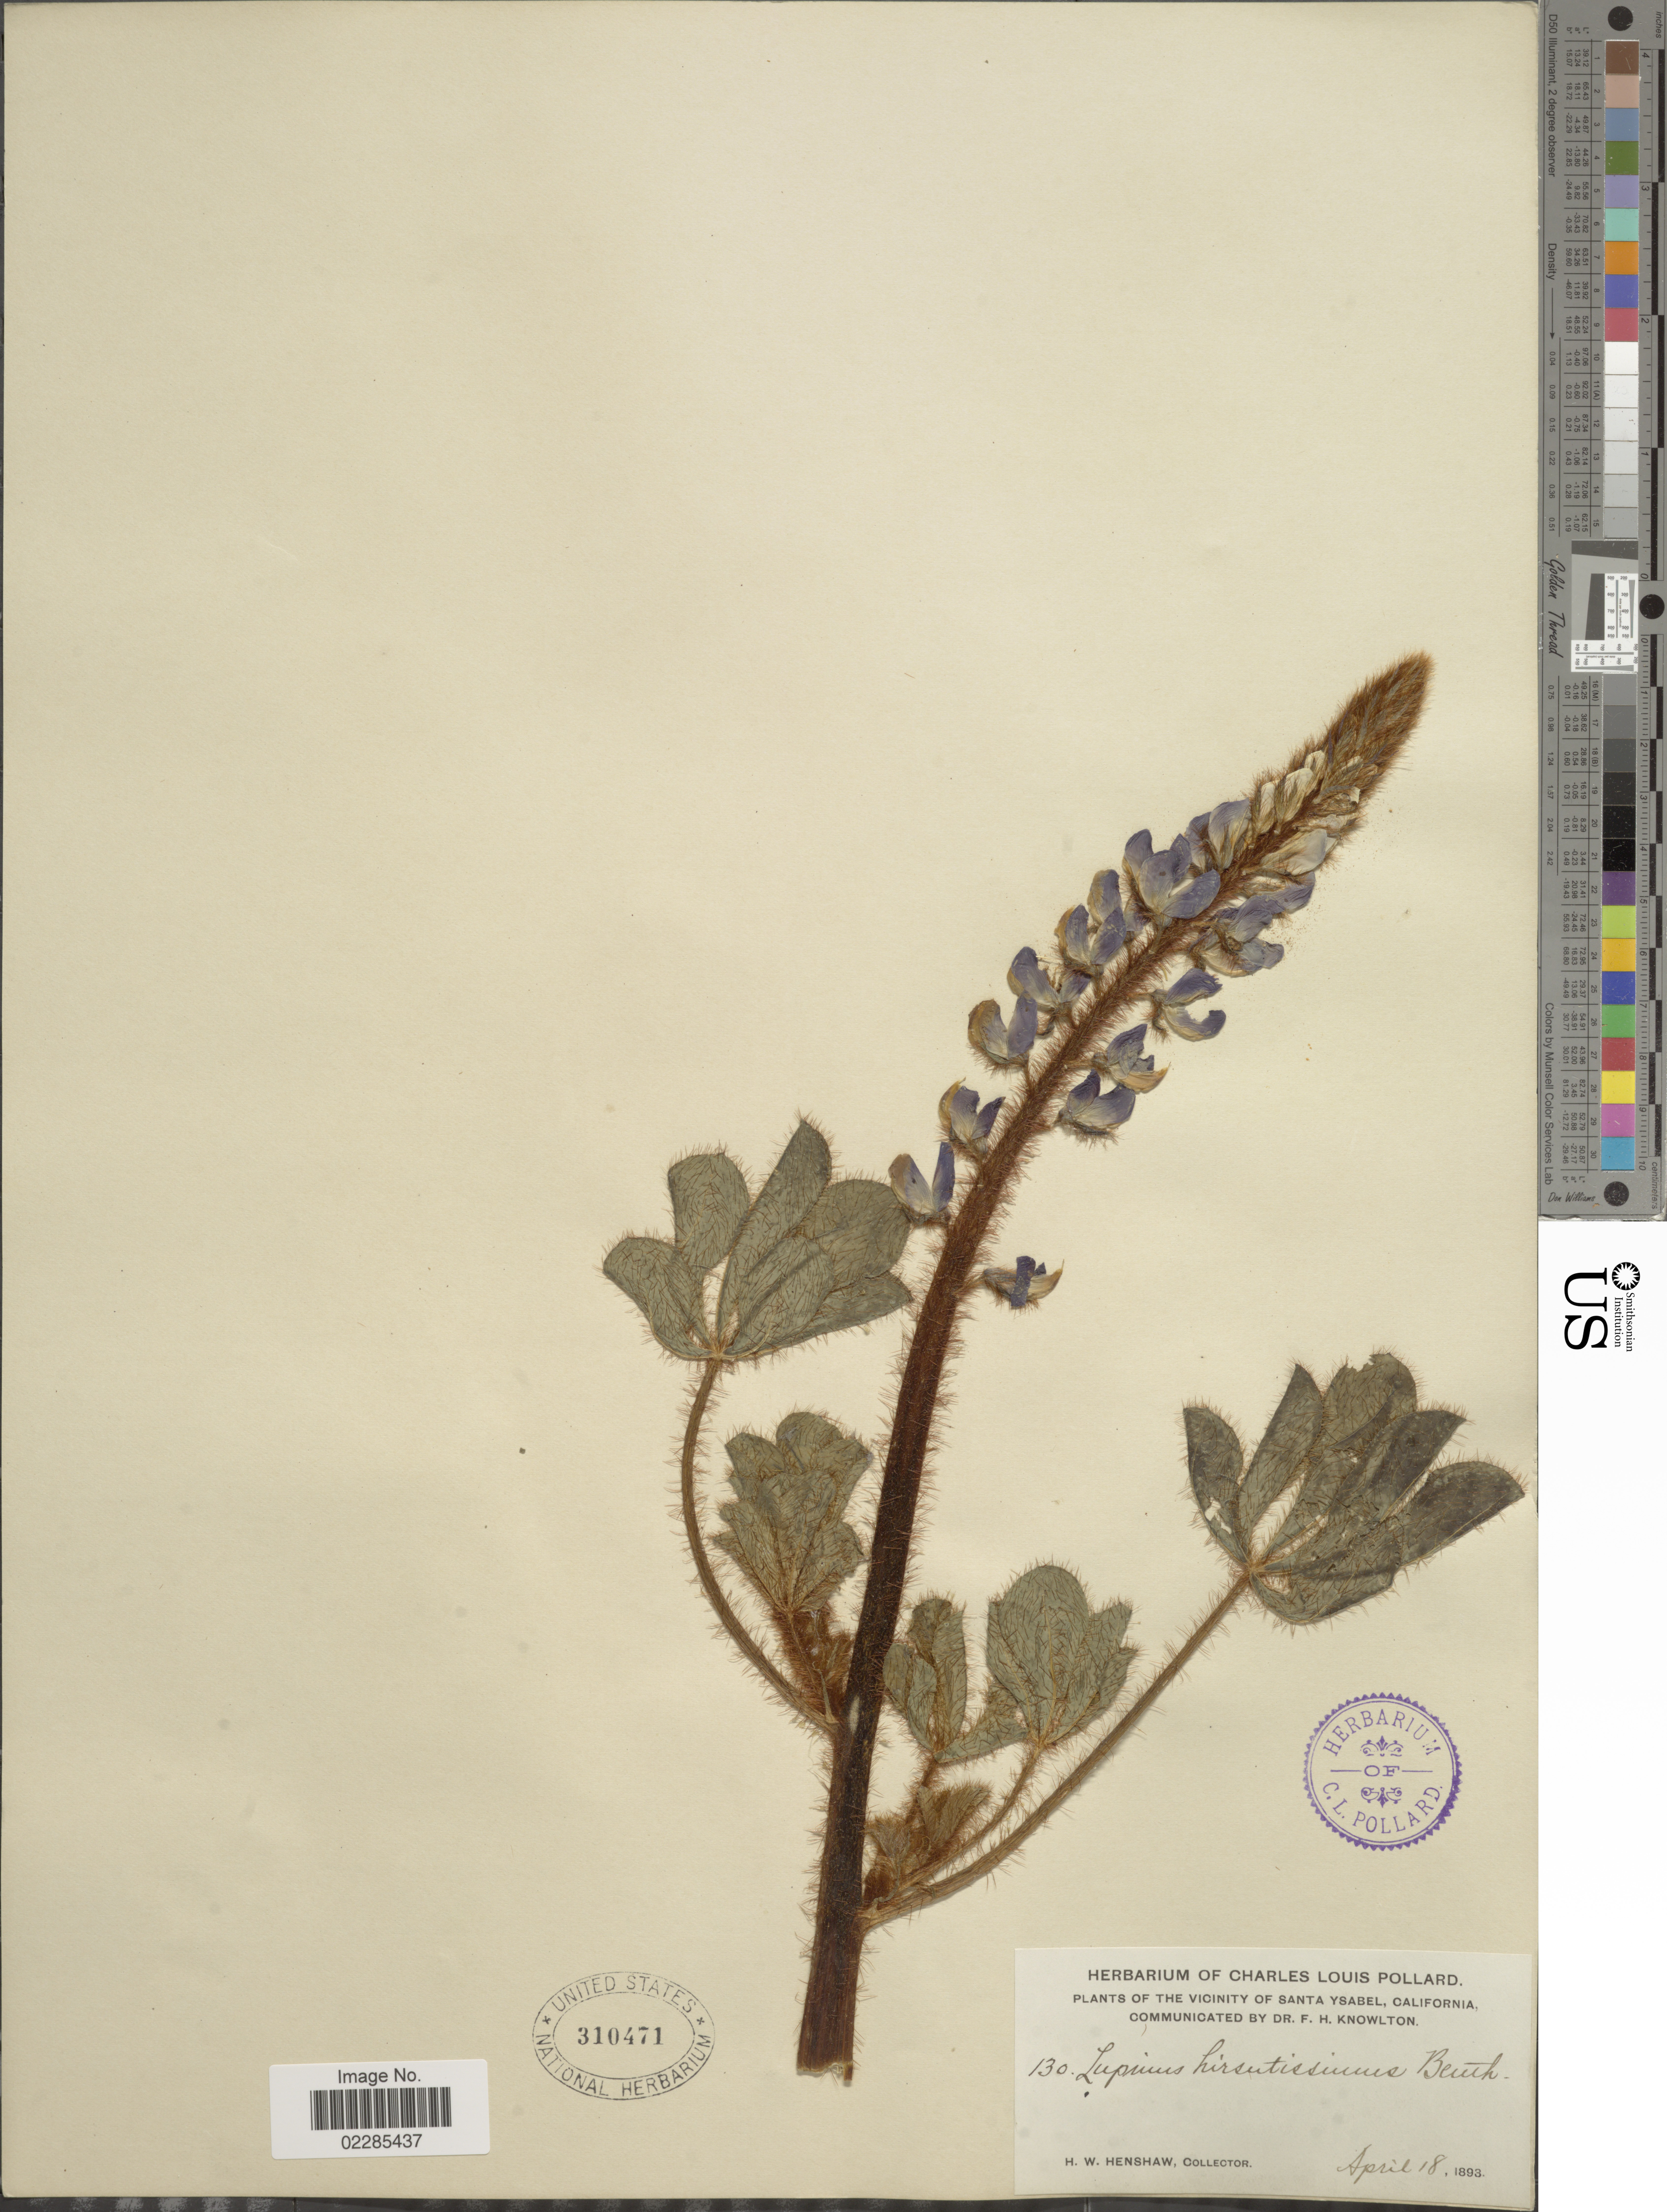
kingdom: Plantae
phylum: Tracheophyta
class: Magnoliopsida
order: Fabales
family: Fabaceae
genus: Lupinus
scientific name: Lupinus hirsutissimus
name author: Benth.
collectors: H. Henshaw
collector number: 130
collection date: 1893-04-18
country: United States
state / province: California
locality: The Vicinity of Santa Ysabel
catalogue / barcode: US 310471